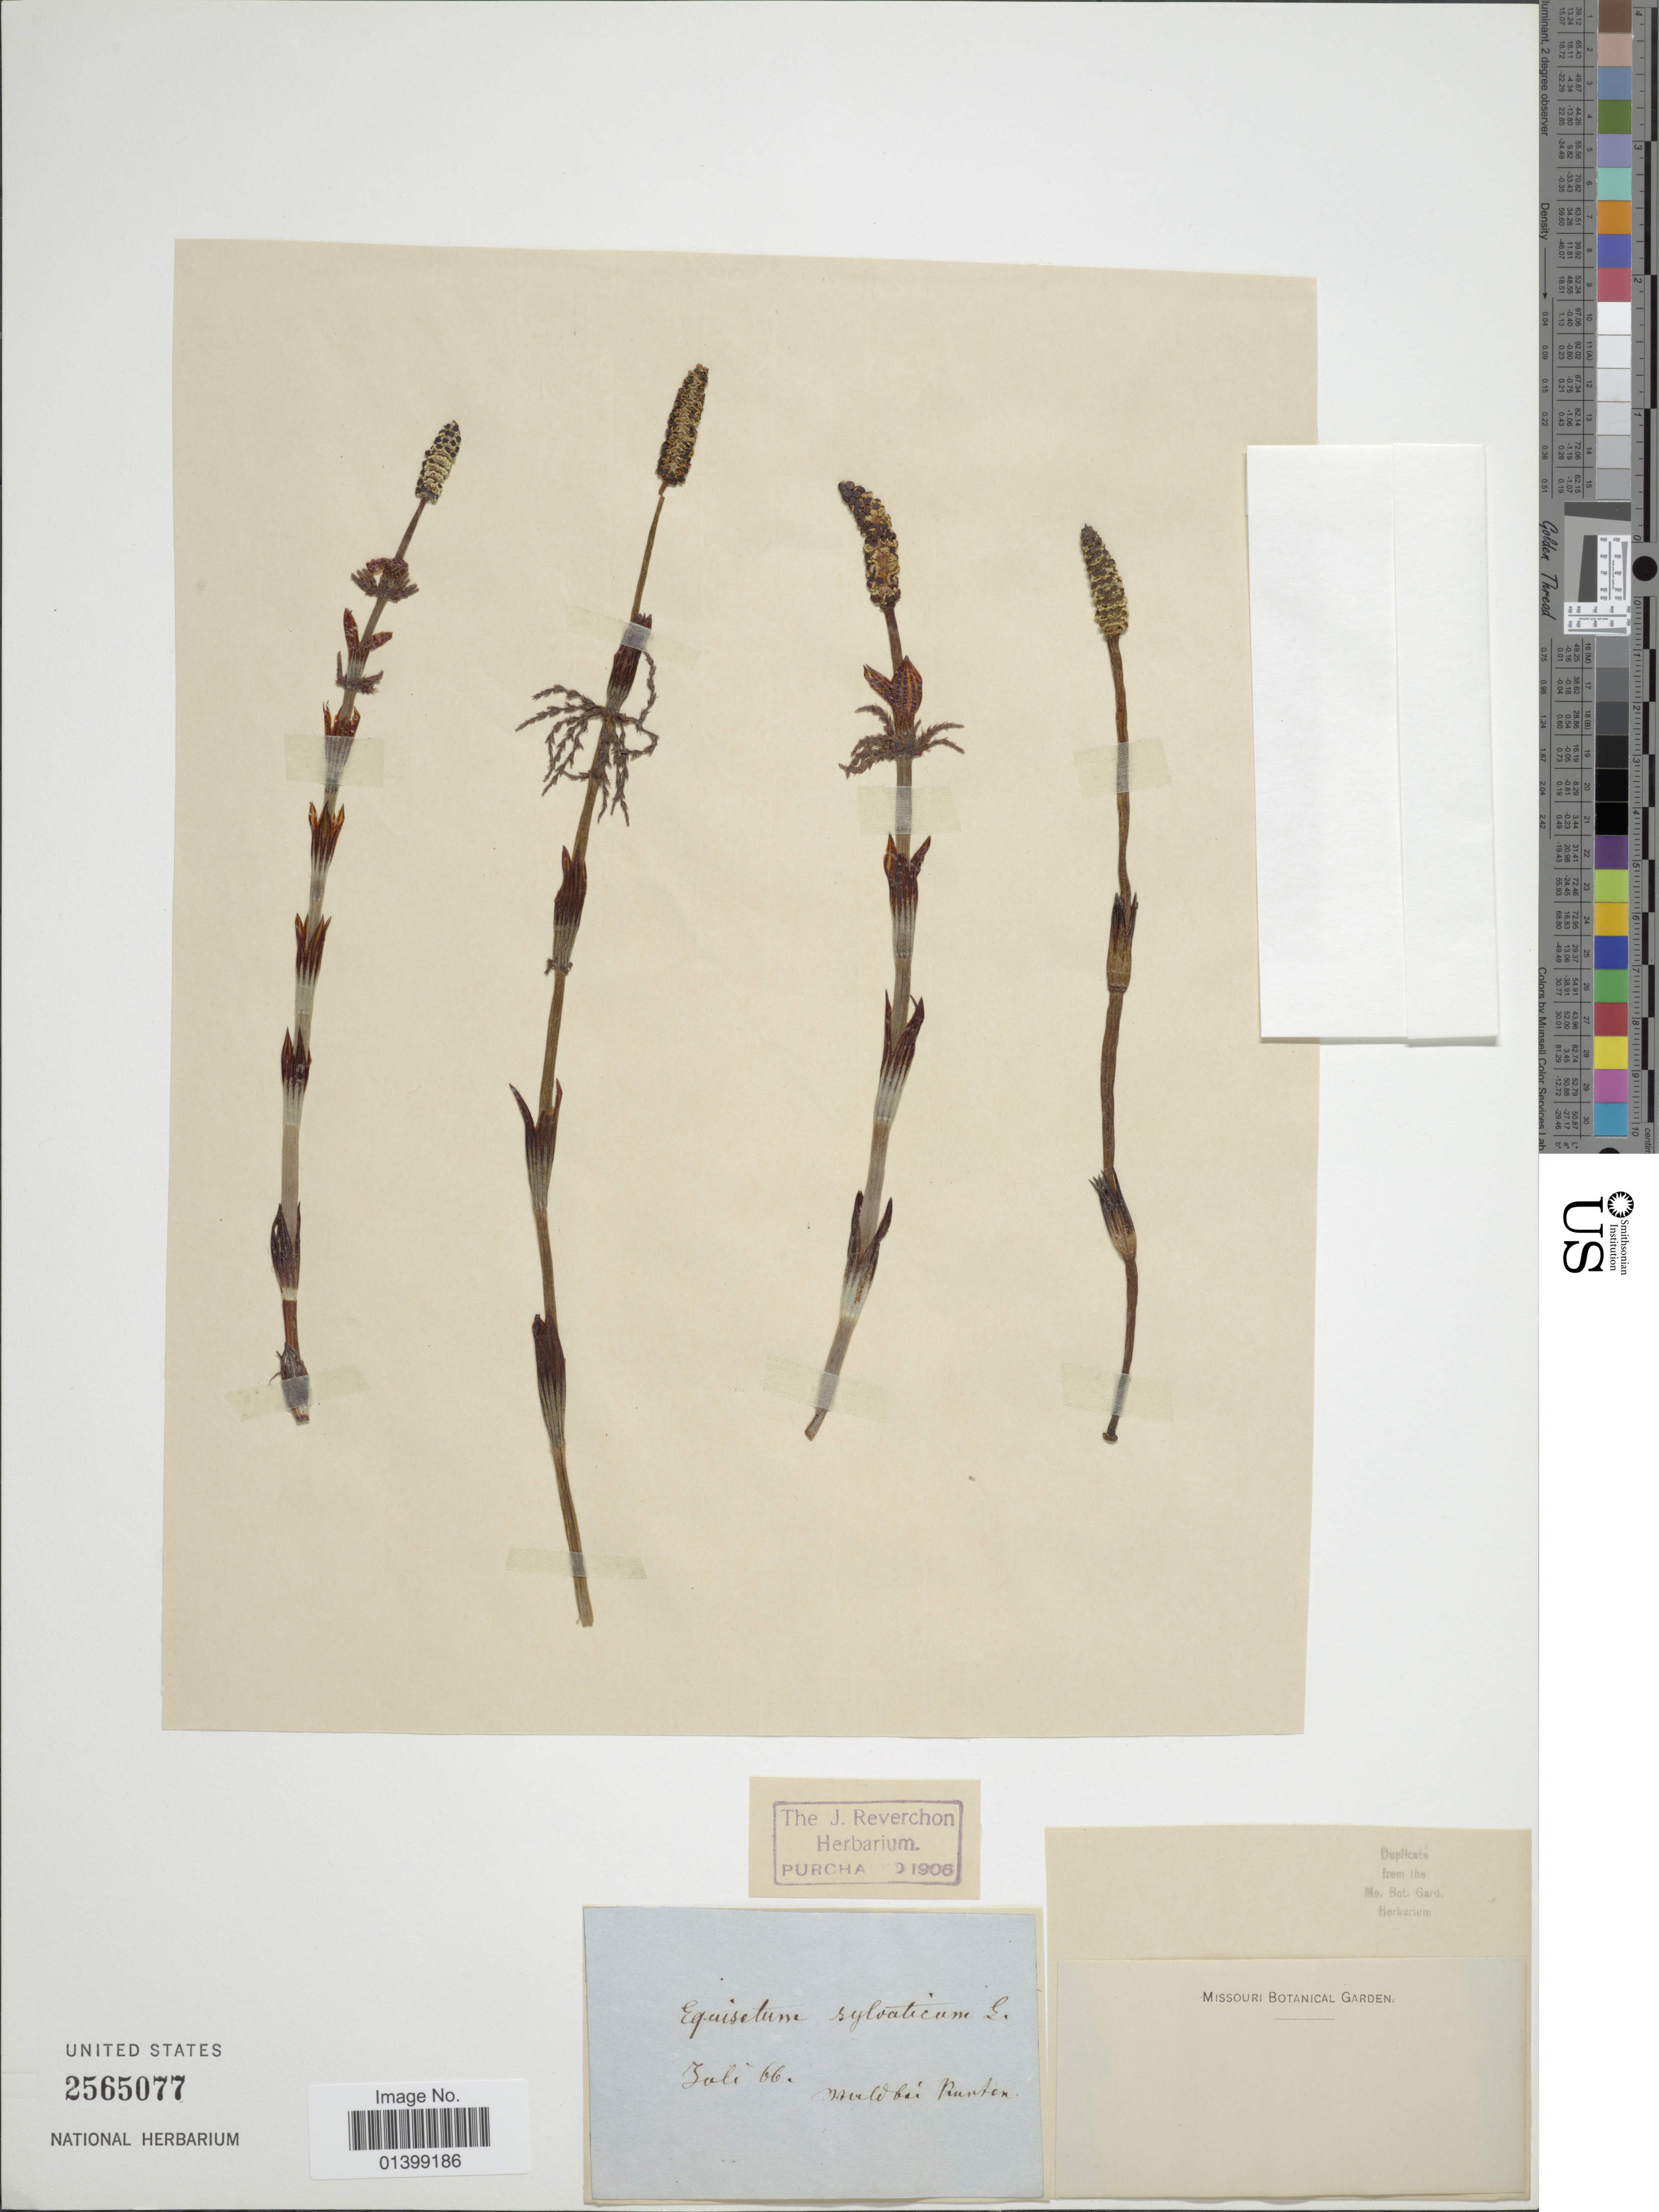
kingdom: Plantae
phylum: Tracheophyta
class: Polypodiopsida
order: Equisetales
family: Equisetaceae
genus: Equisetum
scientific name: Equisetum sylvaticum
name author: L.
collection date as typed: Transcribed d/m/y: /7/66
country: Indonesia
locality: Wald bei Punten. Zoli.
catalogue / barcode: US 2565077